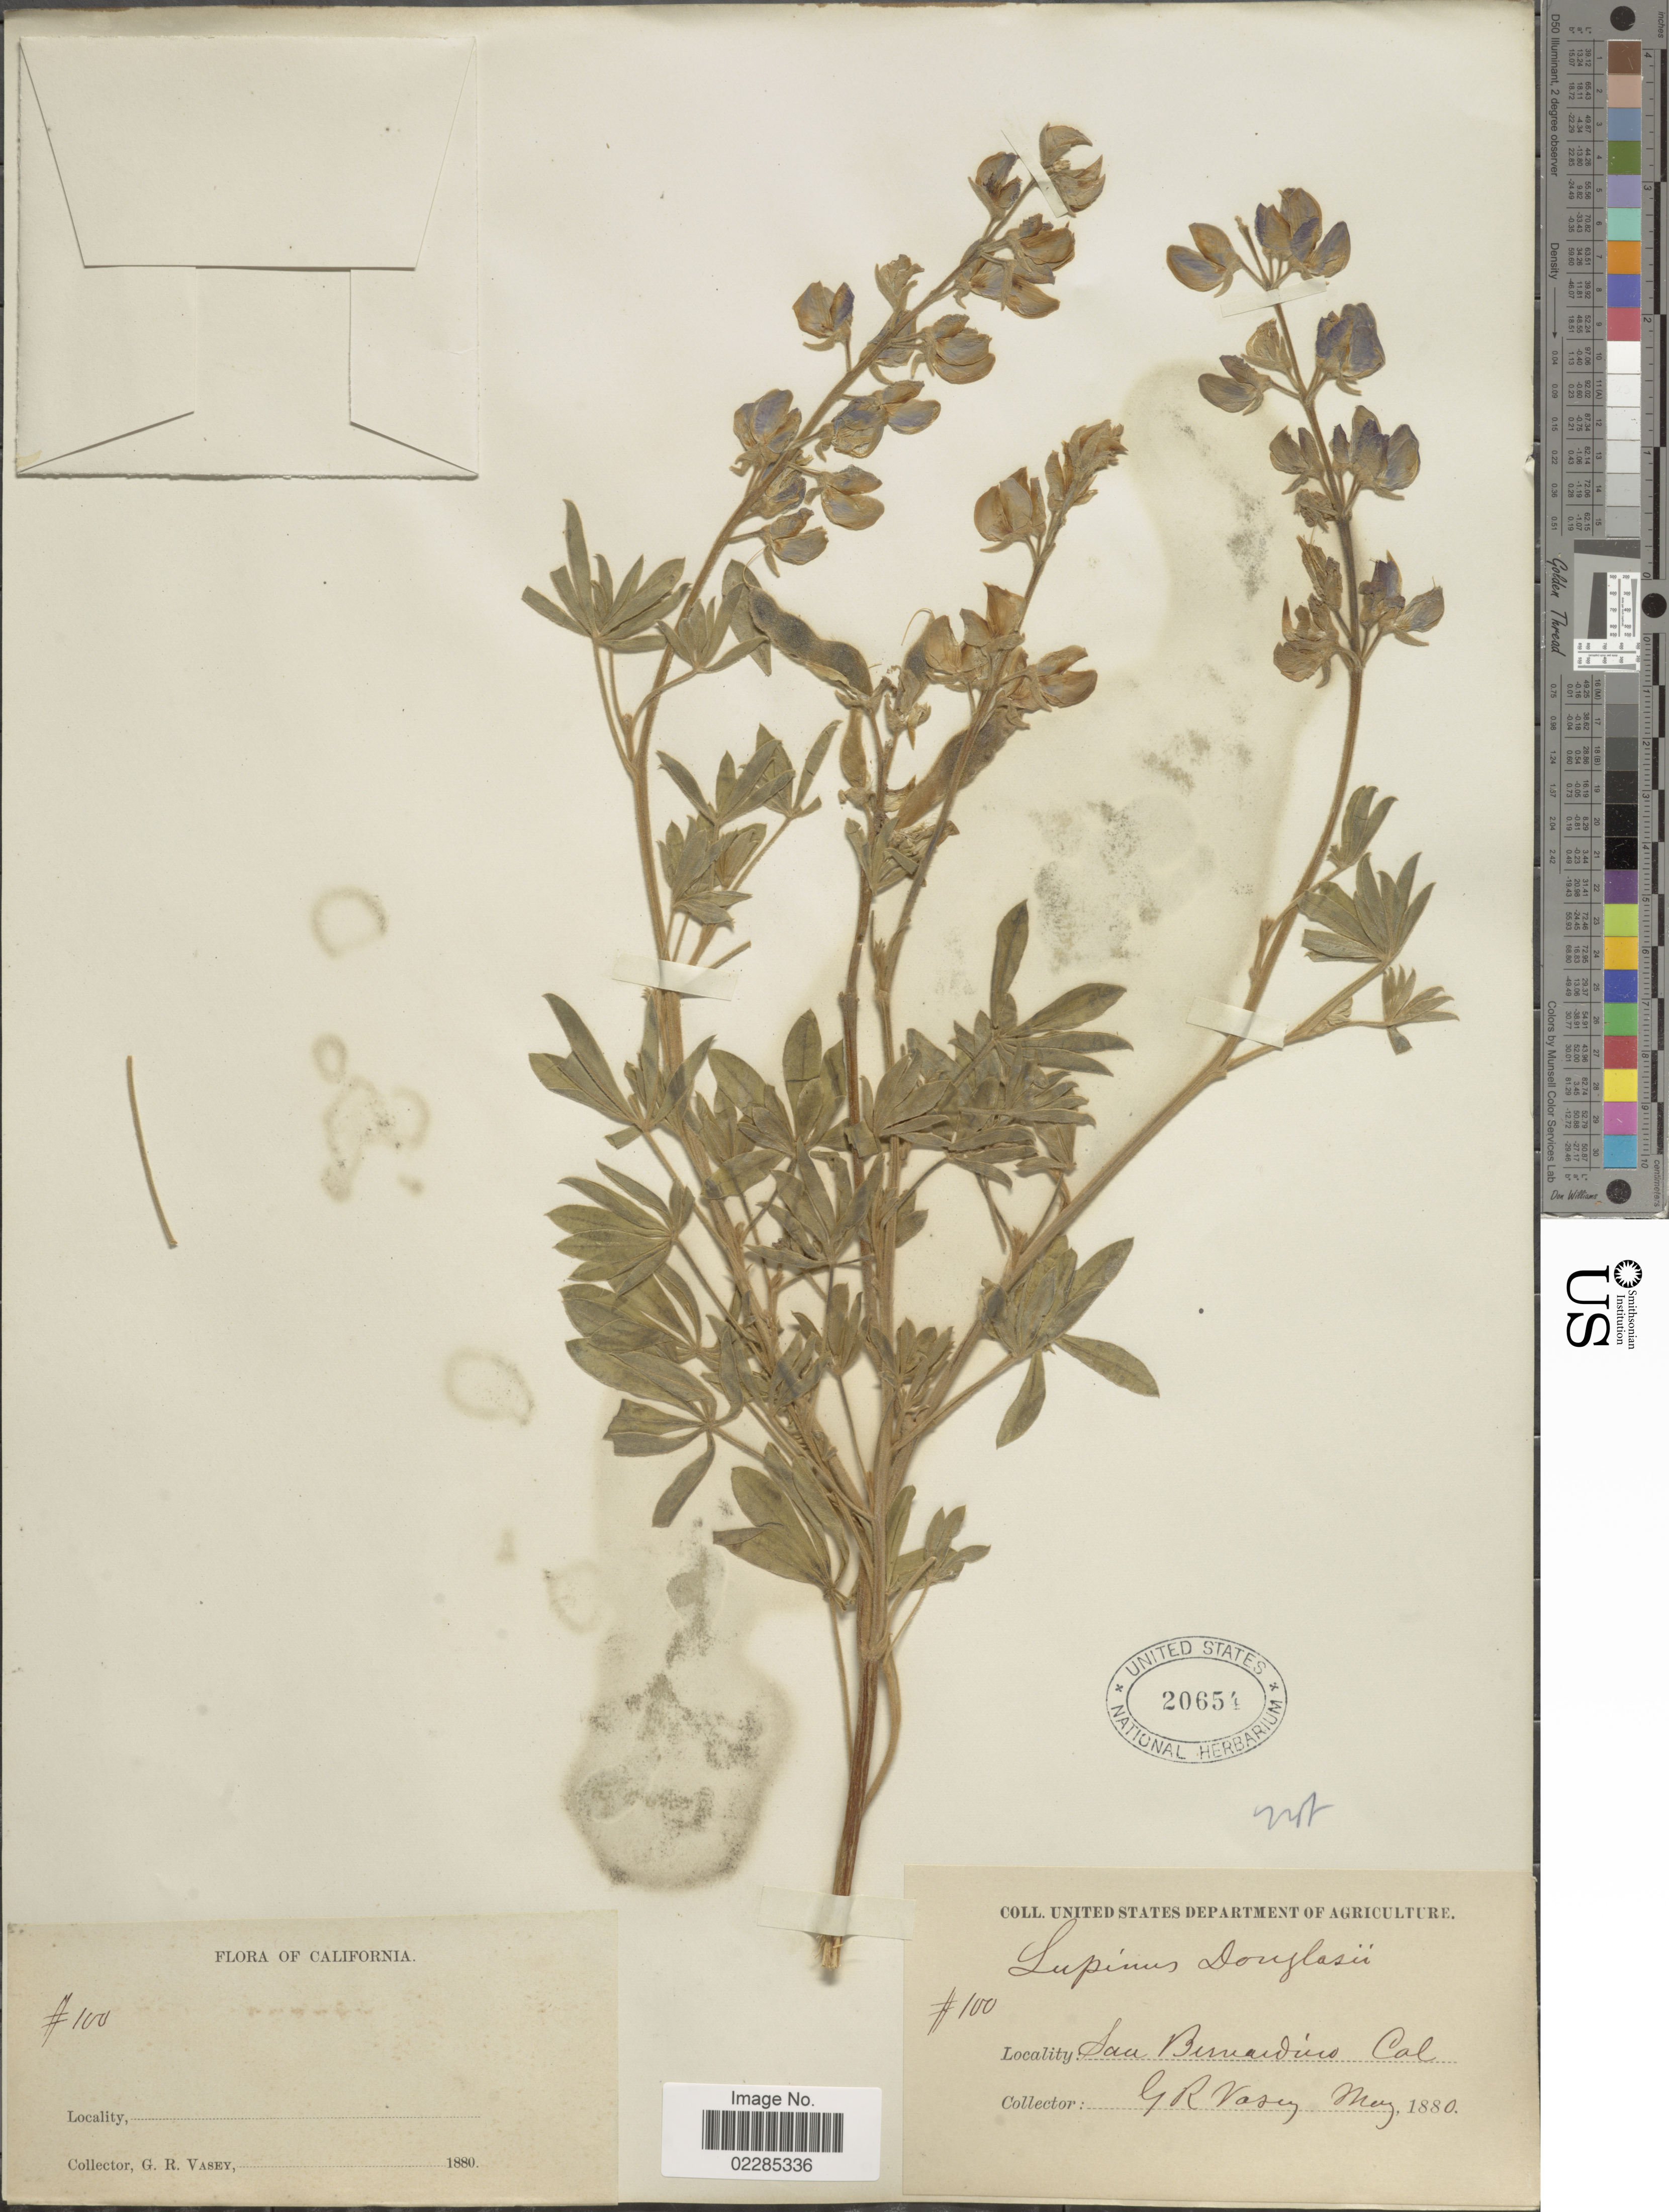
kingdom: Plantae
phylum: Tracheophyta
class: Magnoliopsida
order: Fabales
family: Fabaceae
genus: Lupinus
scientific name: Lupinus formosus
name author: Greene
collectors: G. R. Vasey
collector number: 100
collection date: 1880-05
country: United States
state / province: California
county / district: San Bernardino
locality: San Bernardino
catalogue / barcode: US 20654